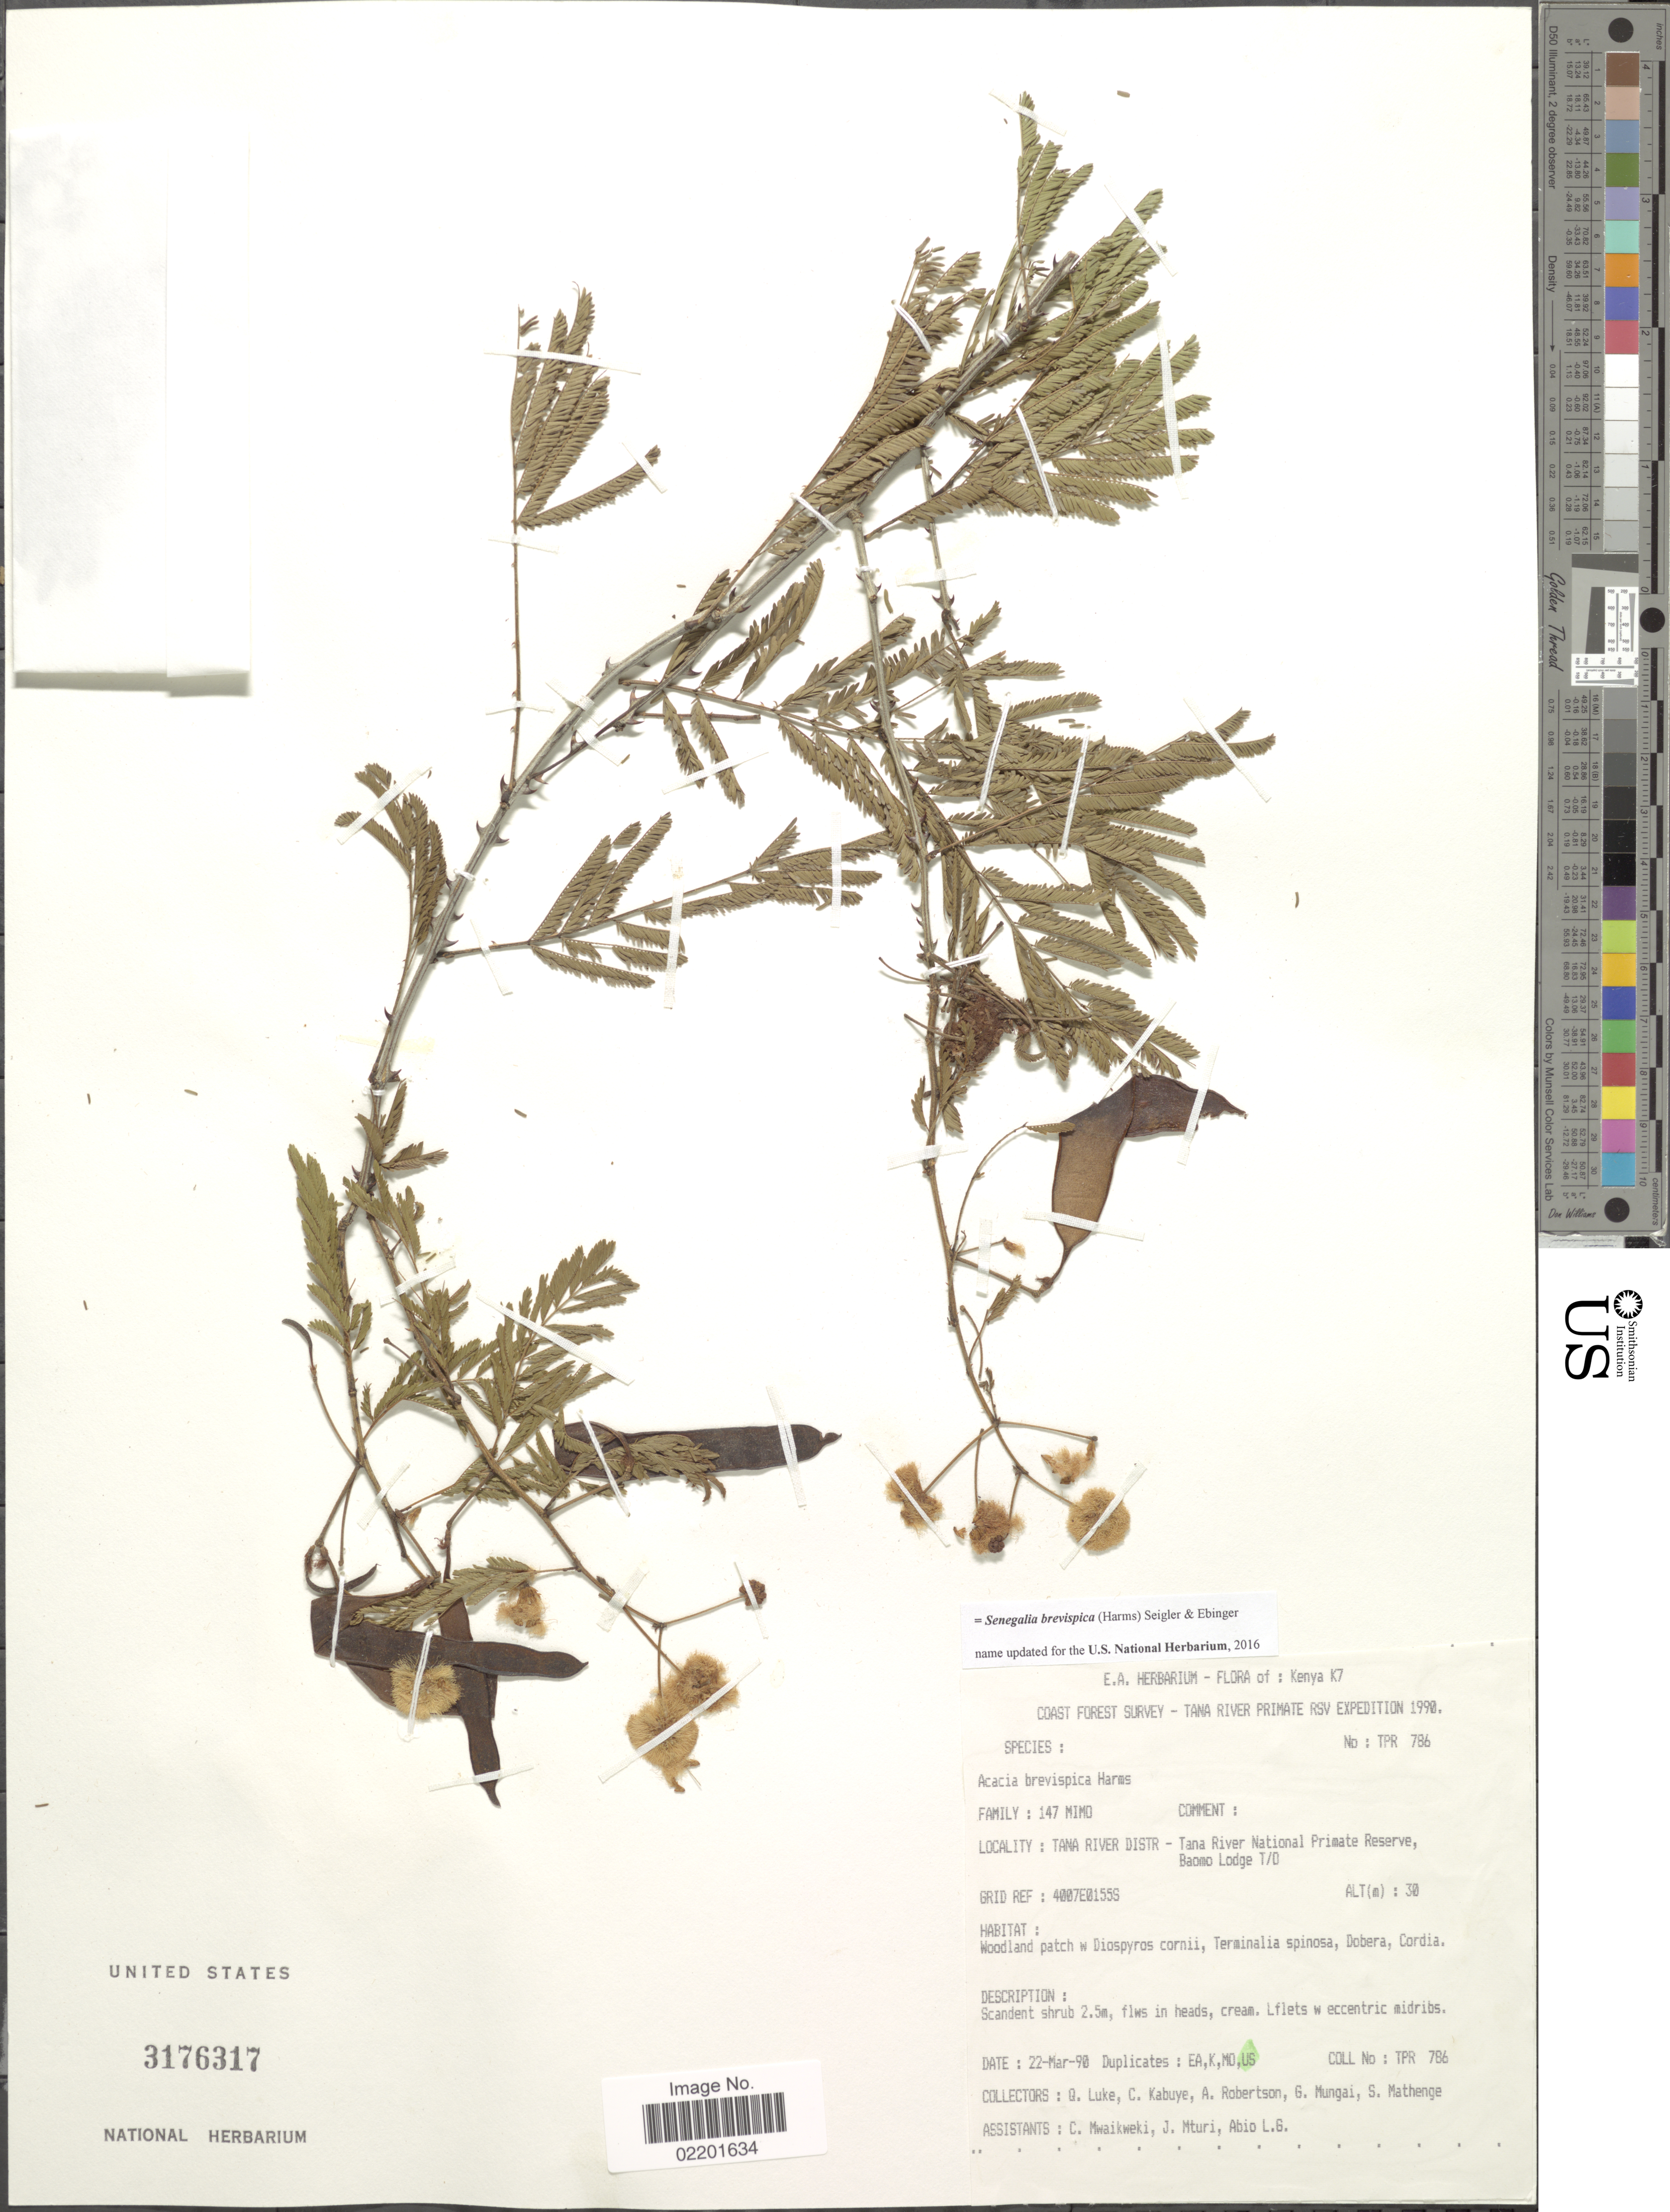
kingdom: Plantae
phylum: Tracheophyta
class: Magnoliopsida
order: Fabales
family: Fabaceae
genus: Senegalia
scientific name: Senegalia brevispica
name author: (Harms) Seigler & Ebinger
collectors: G. Luke, C. Kabuye, A. Robertson, G. Mungai & S. Mathenge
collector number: TPR786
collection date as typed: Transcribed d/m/y: 22/3/90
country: Kenya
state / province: Tana River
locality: Kenya K7, Tana River Distr., Tana River National Primate Reserve, Baomo Lodge T/O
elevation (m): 30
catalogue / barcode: US 3176317